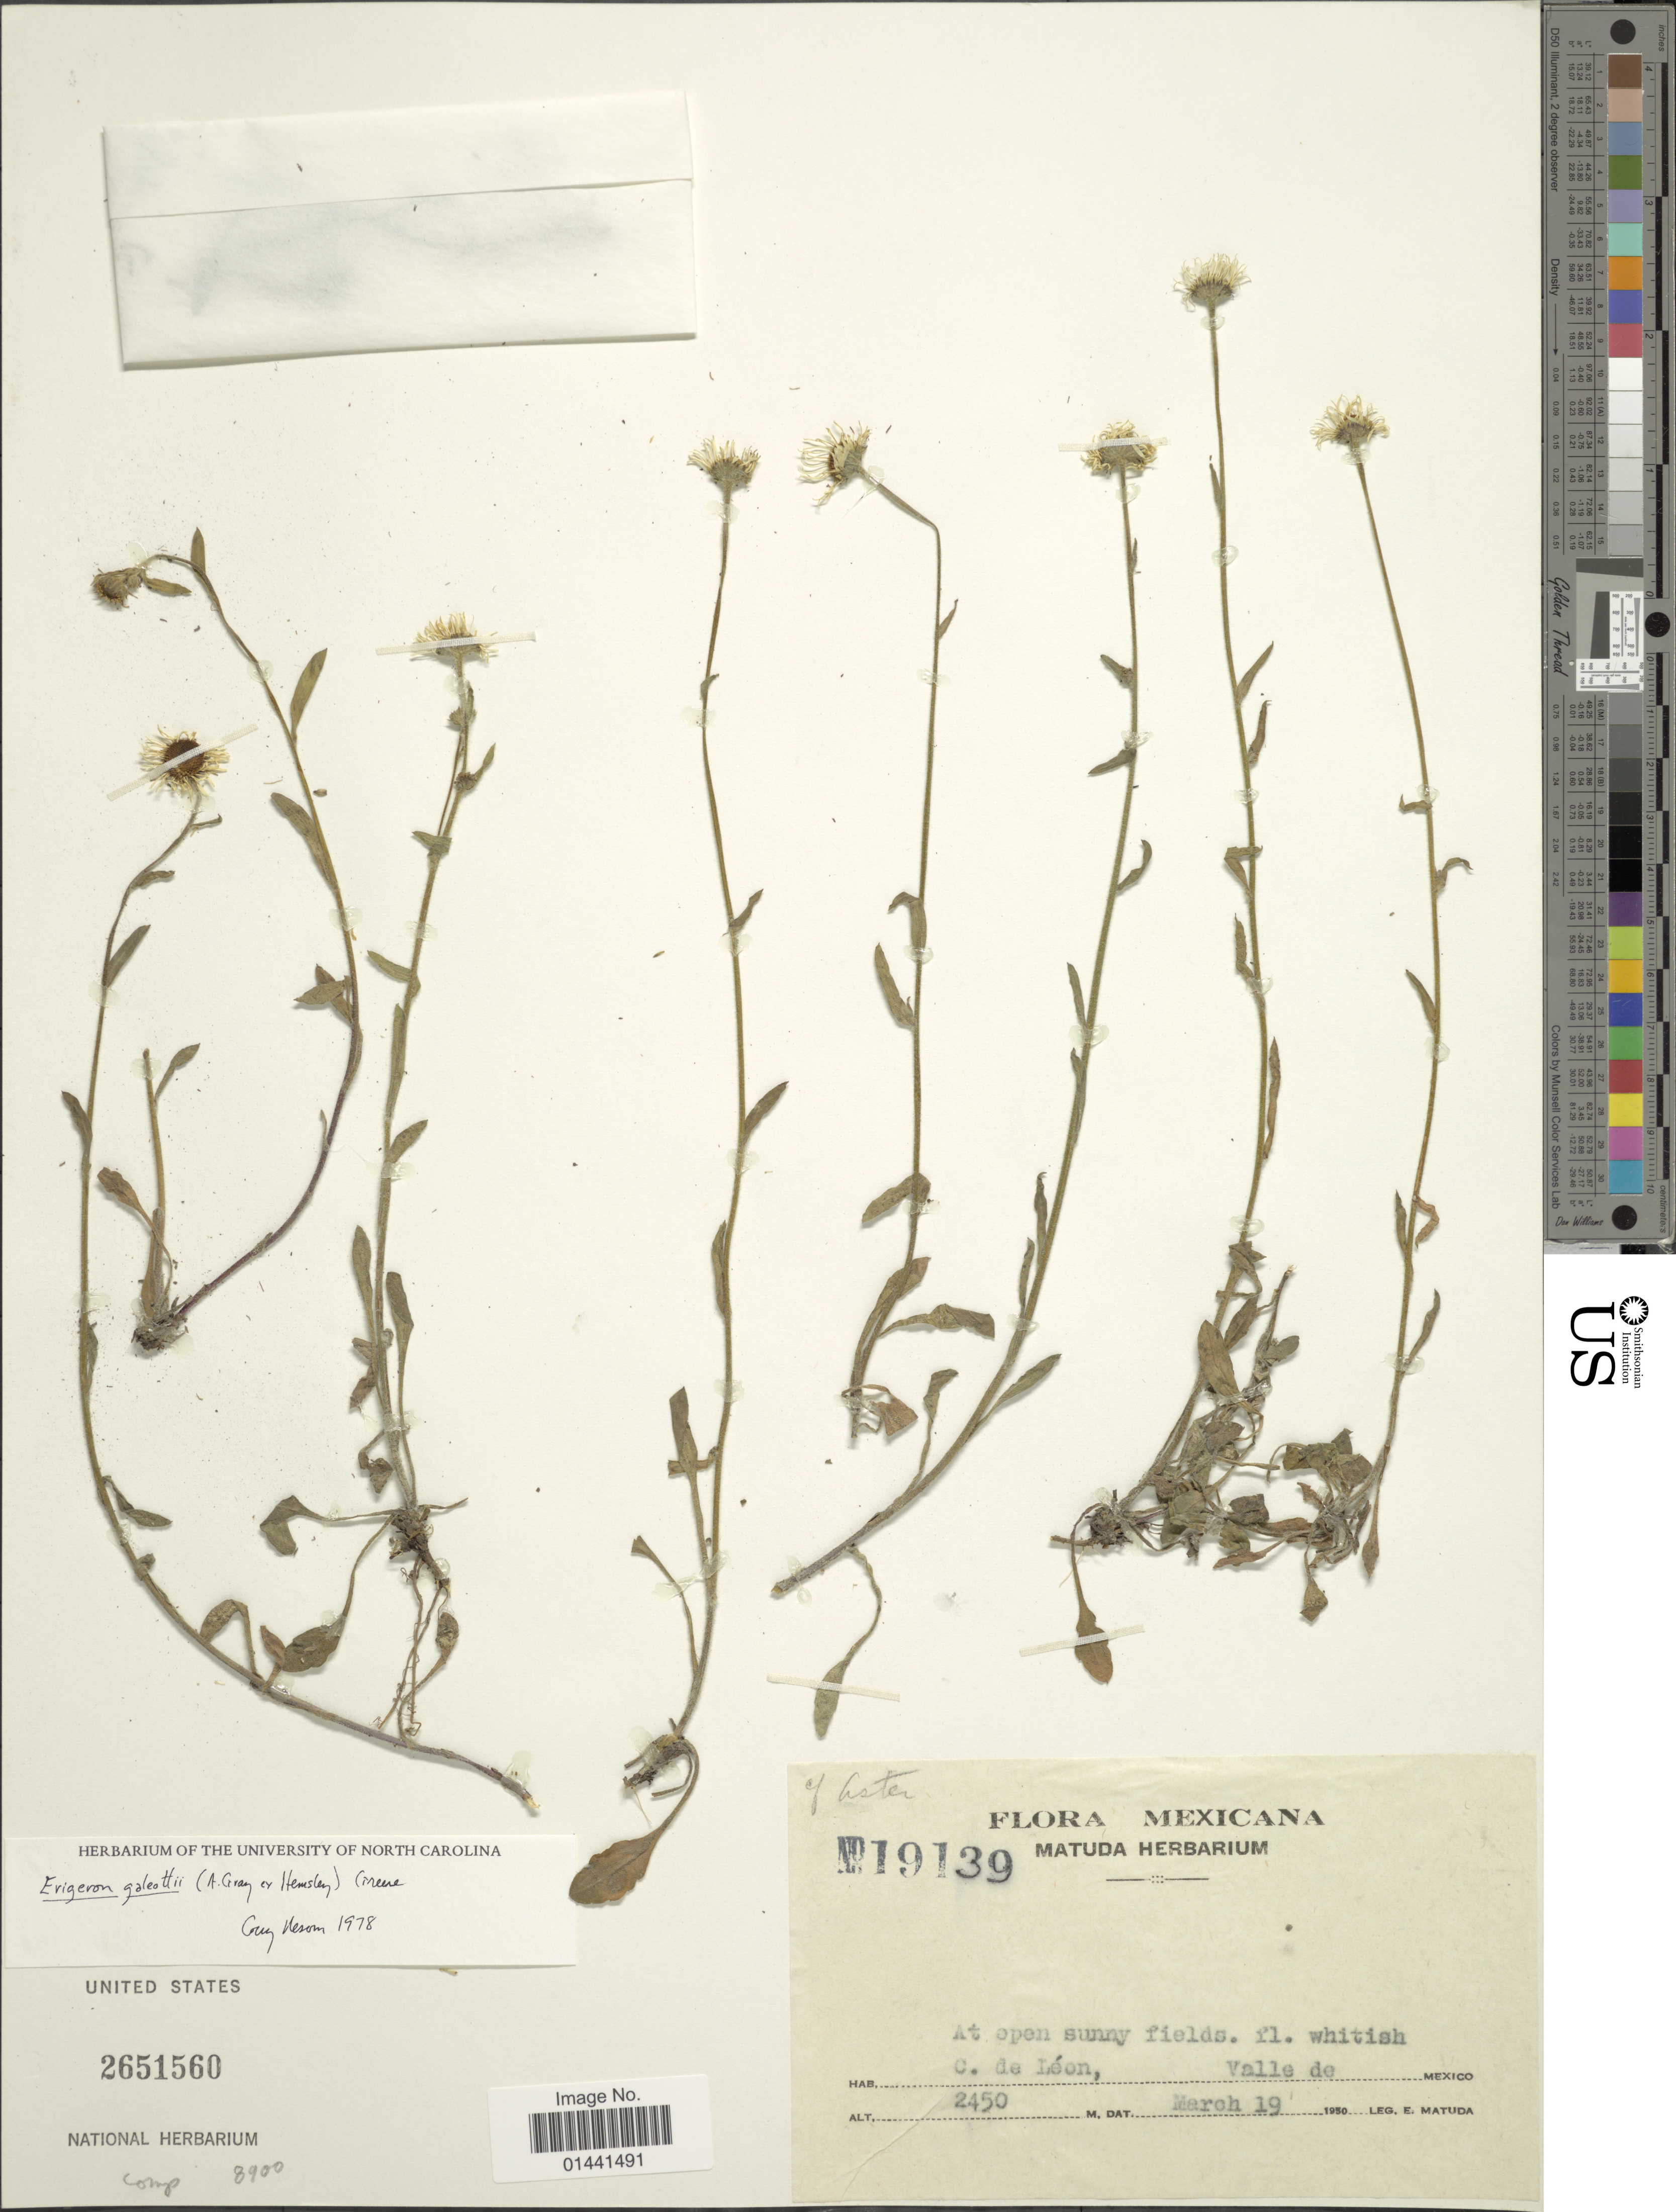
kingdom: Plantae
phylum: Tracheophyta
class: Magnoliopsida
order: Asterales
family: Asteraceae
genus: Erigeron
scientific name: Erigeron galeottii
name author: (A. Gray ex Hemsl.) Greene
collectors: E. Matuda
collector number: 2450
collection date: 1950-03-19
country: Mexico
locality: At open sunny fields, C. de Léon, Valle de Mexico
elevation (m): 2450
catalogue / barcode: US 2651560